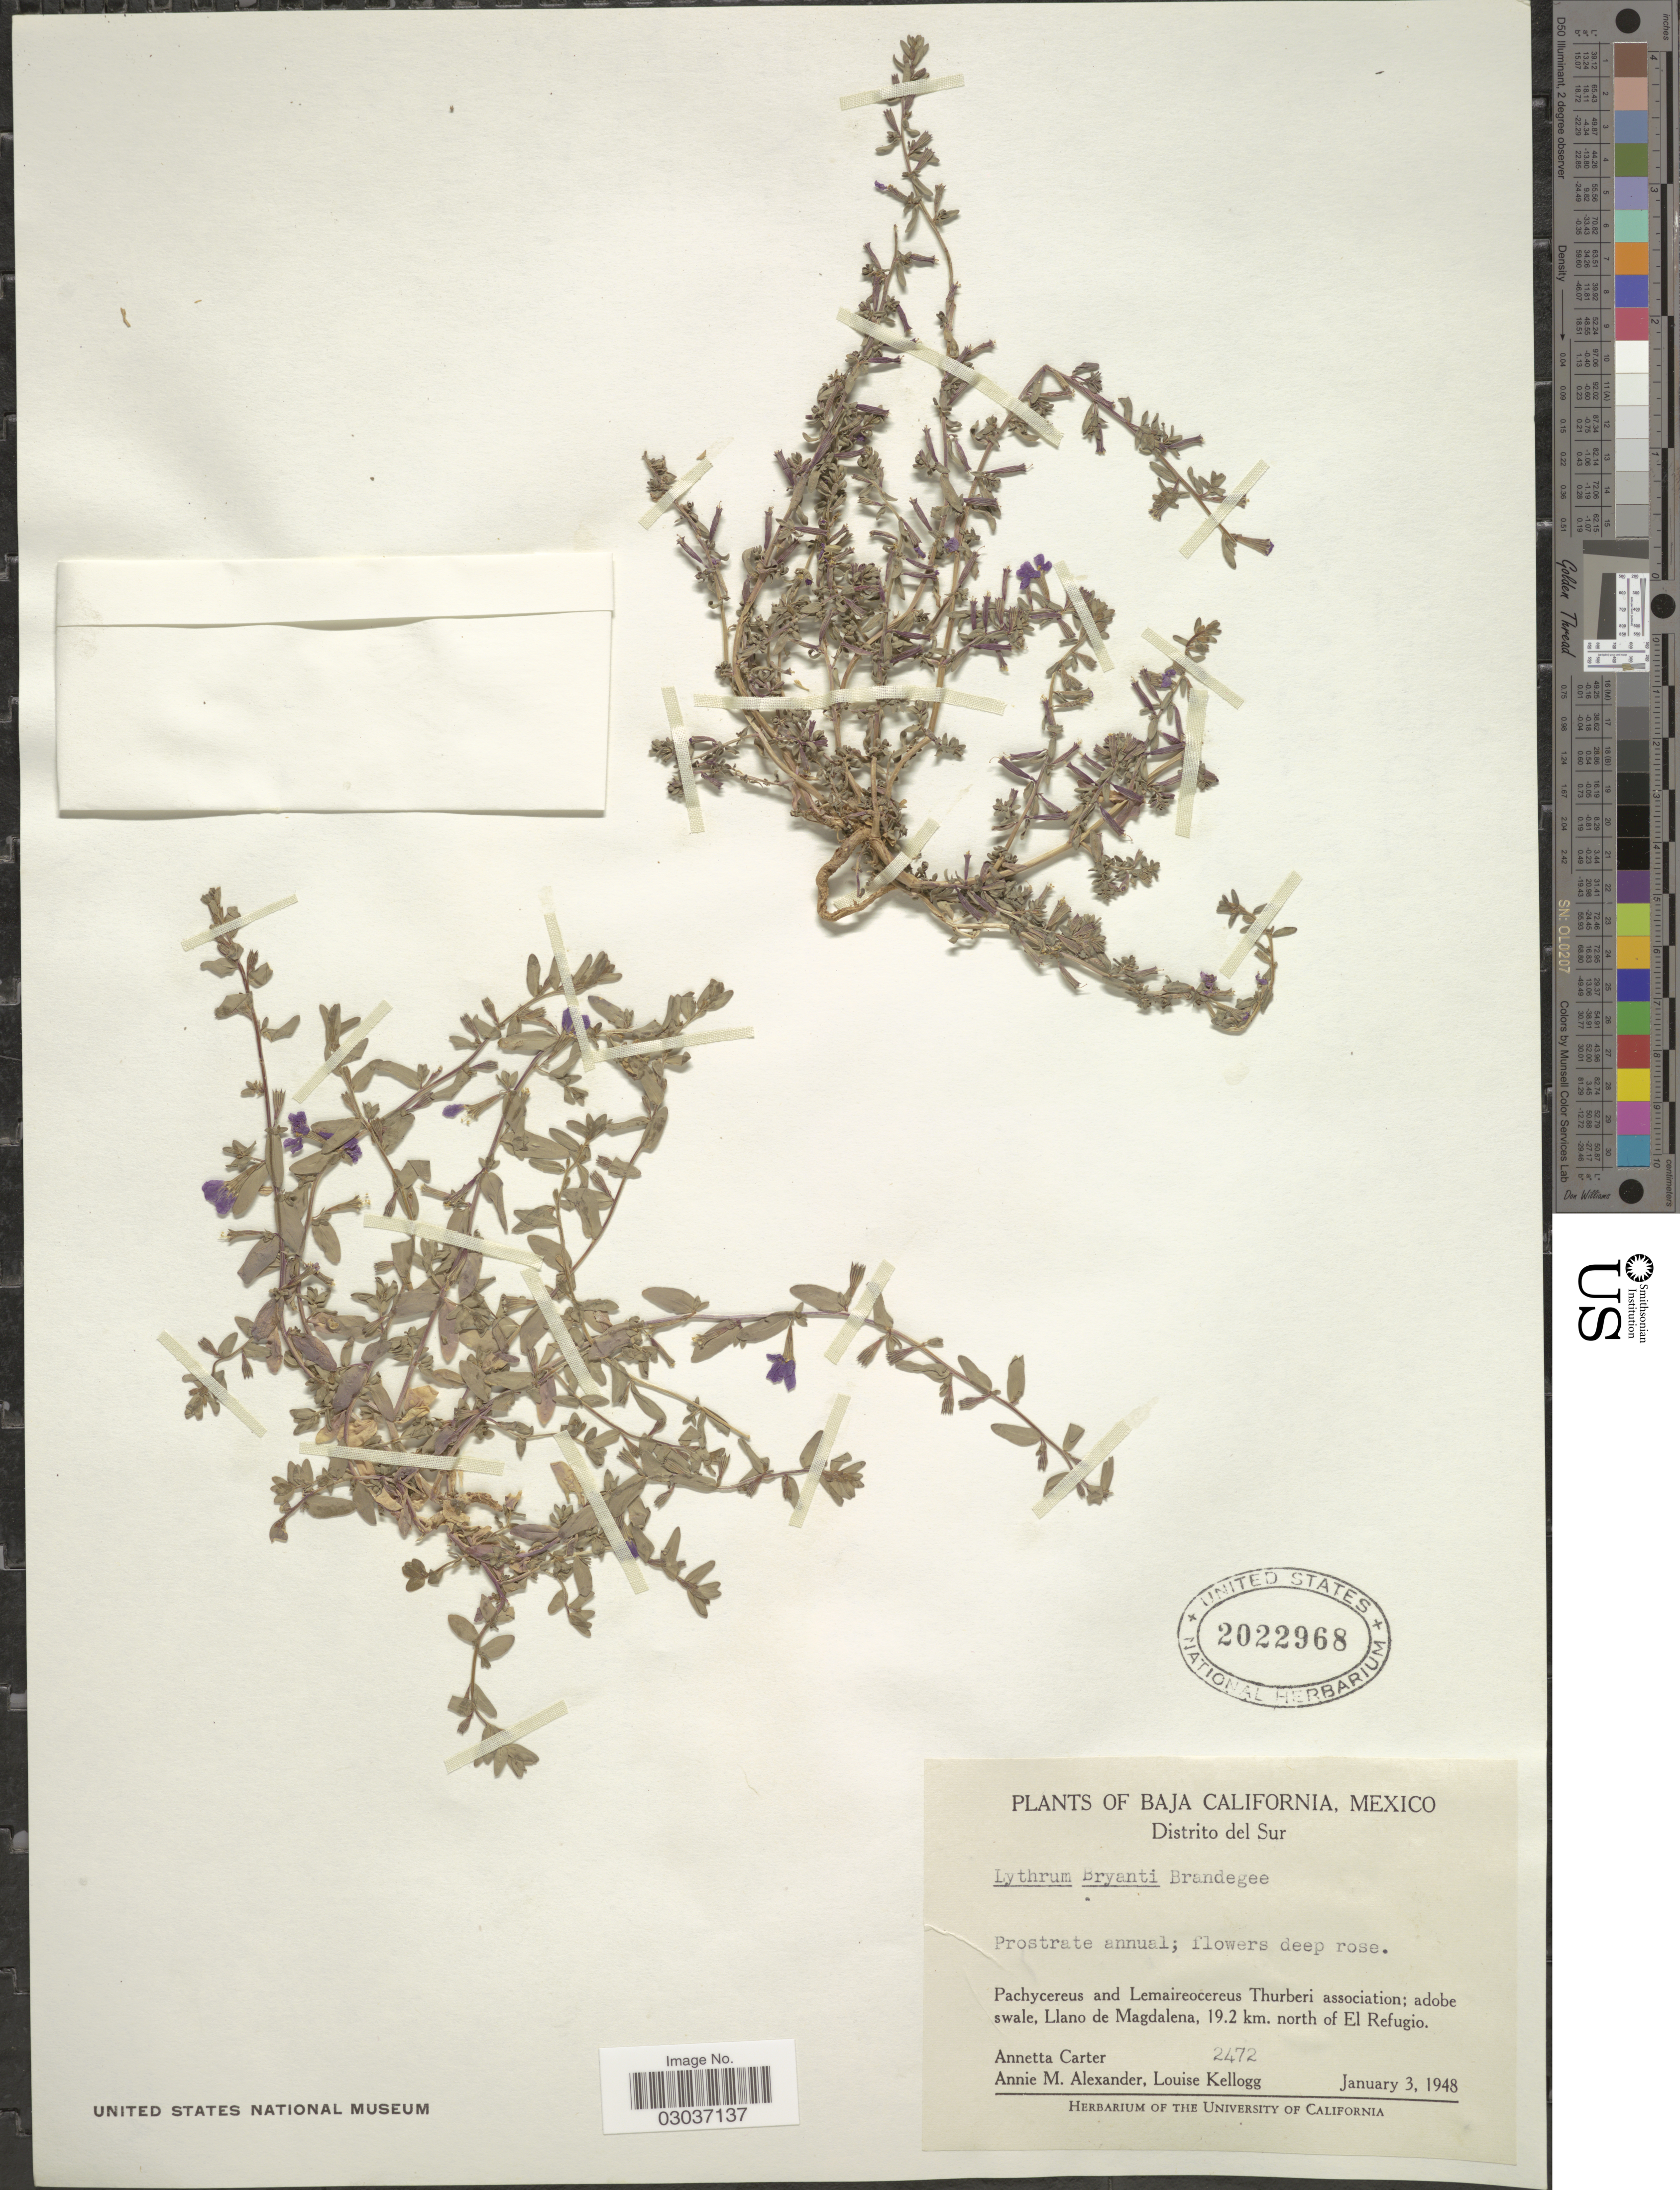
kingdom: Plantae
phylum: Tracheophyta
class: Magnoliopsida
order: Myrtales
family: Lythraceae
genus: Lythrum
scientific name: Lythrum bryantii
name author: Brandegee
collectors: A. Carter, A. M. Alexander & L. Kellogg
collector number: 2472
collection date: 1948-01-03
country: Mexico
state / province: Baja California Sur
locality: Distrito del Sur. Llano de Magdalena, 19.2 km. north of El Refugio.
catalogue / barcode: US 2022968